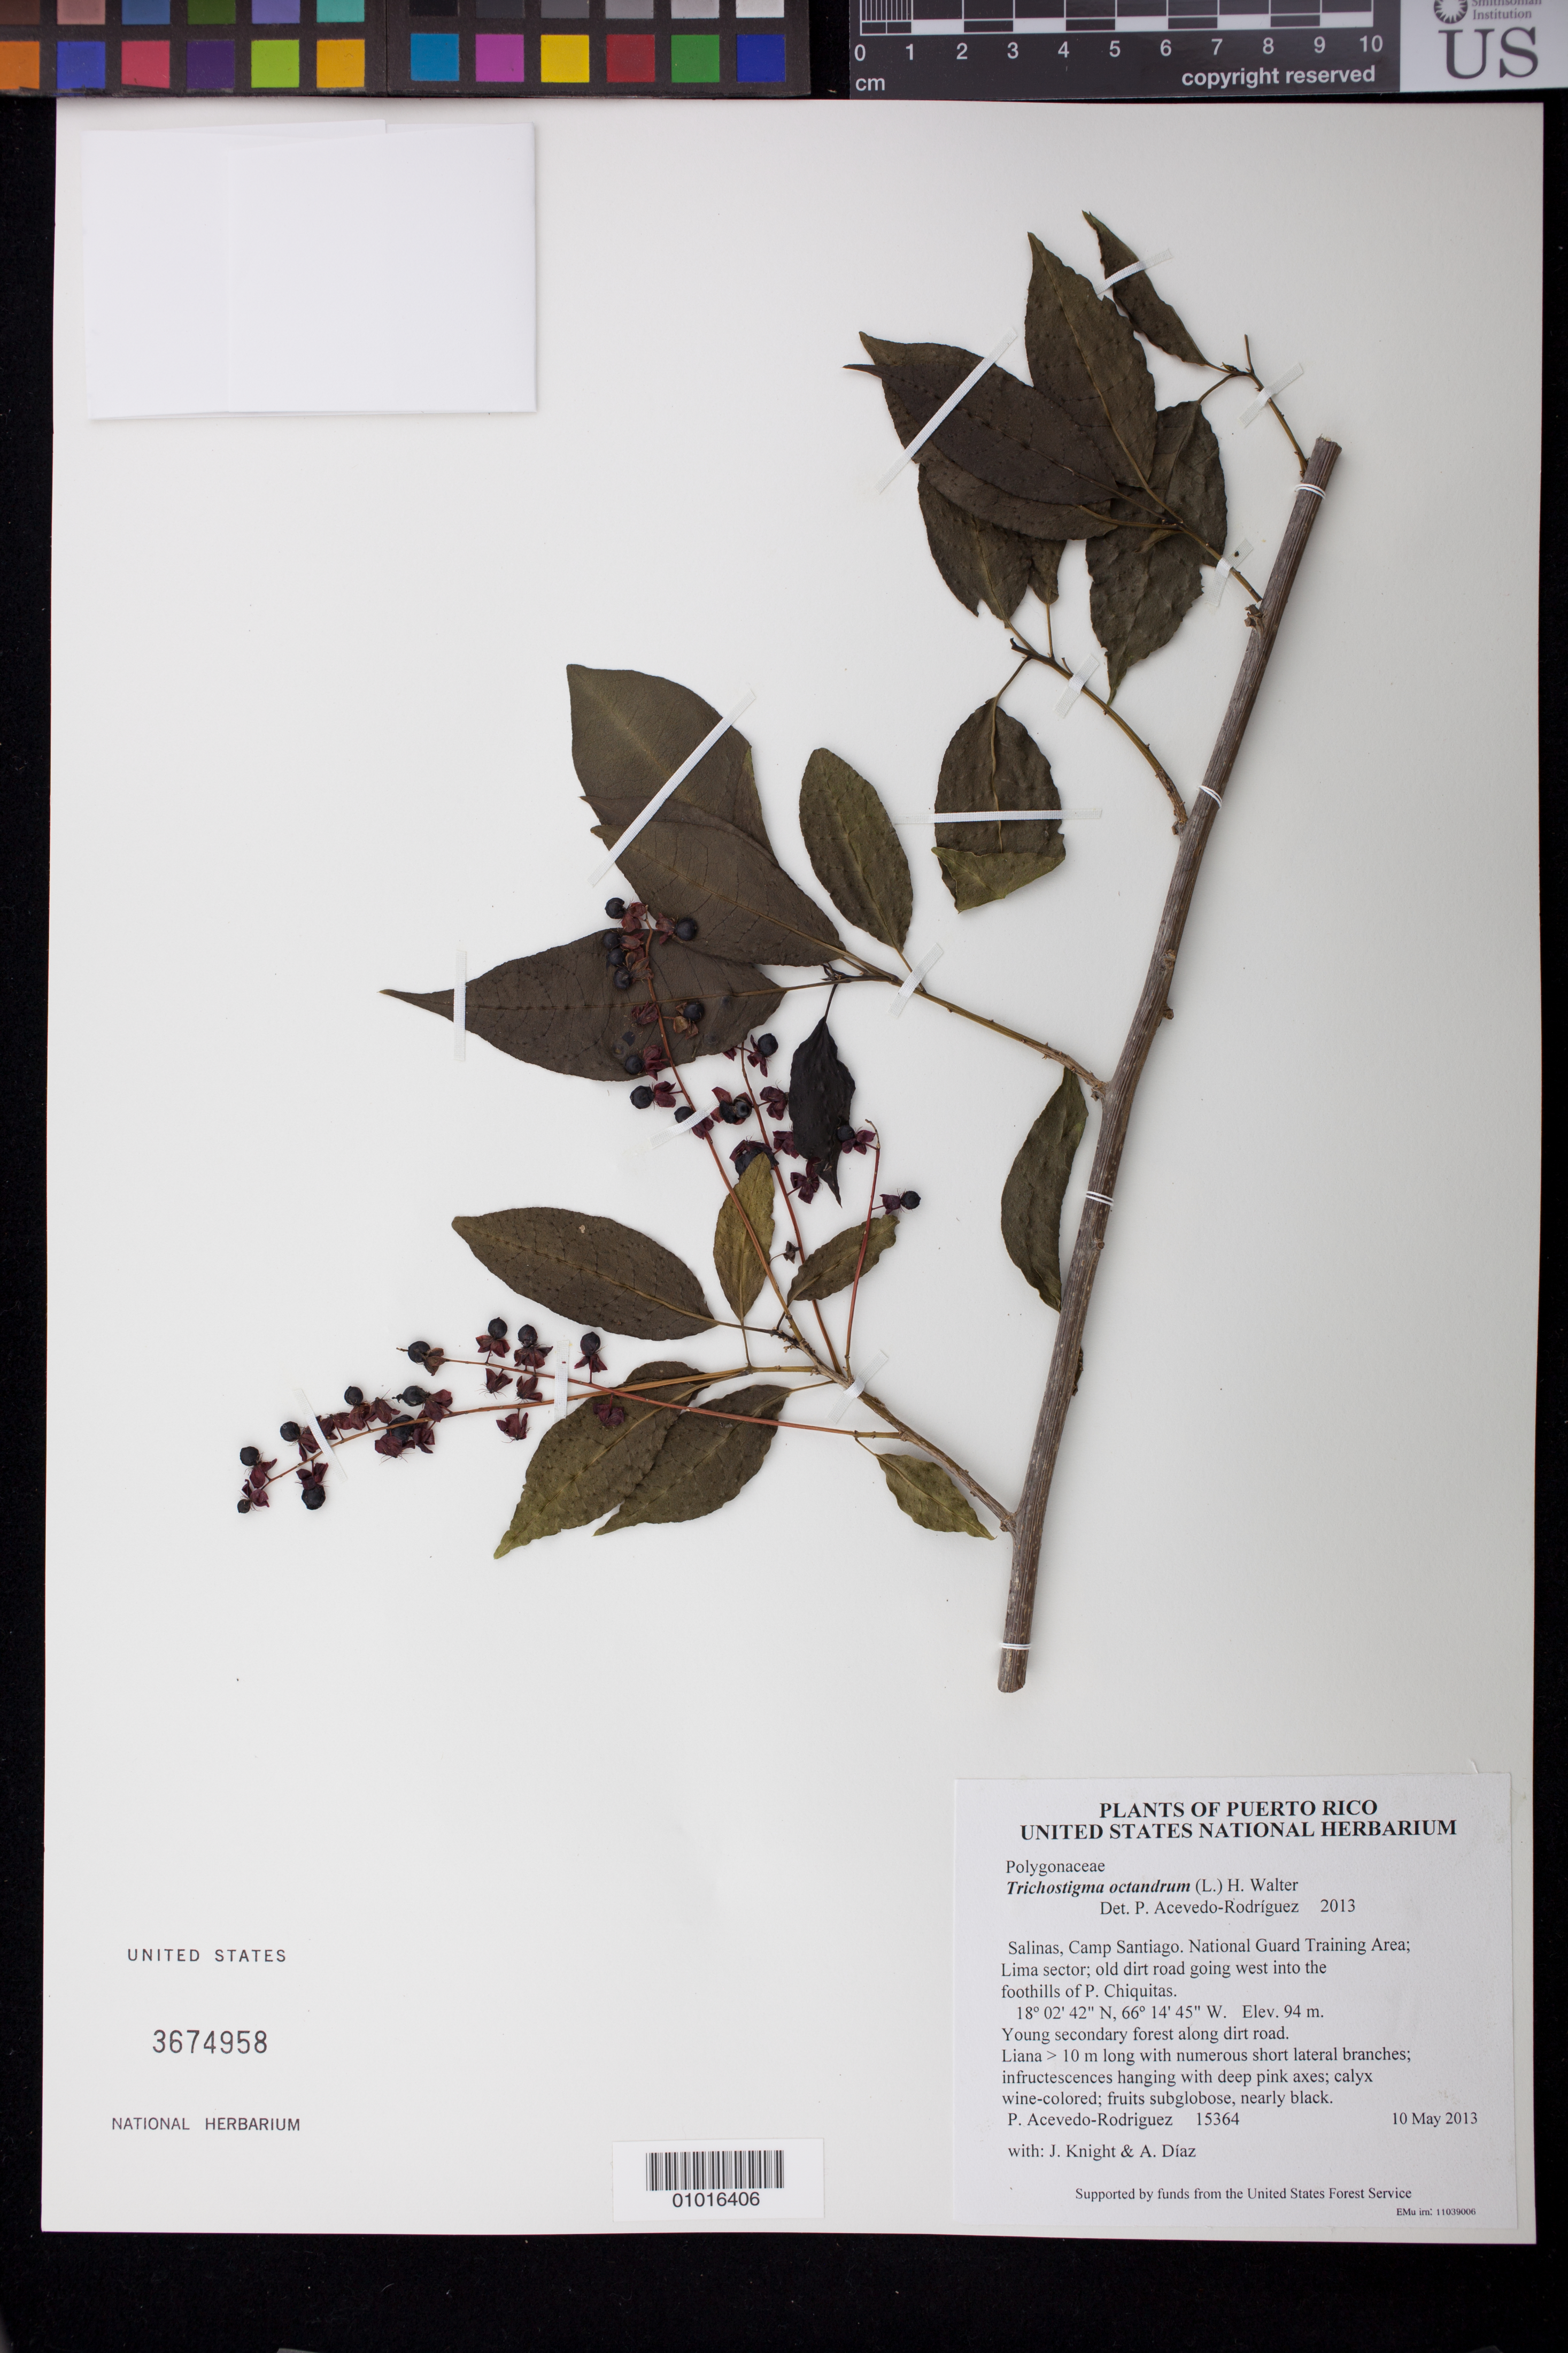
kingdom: Plantae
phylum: Tracheophyta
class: Magnoliopsida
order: Caryophyllales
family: Phytolaccaceae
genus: Trichostigma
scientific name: Trichostigma octandrum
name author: (L.) H. Walter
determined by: Acevedo-Rodríguez, P., (BOT), Smithsonian Institution - National Museum of Natural History (UNITED STATES)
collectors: P. Acevedo-Rodr., J. Knight & A. Díaz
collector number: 15364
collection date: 2013-05-10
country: Puerto Rico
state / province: Salinas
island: Puerto Rico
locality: Camp Santiago. National Guard Training Area; Lima sector; old dirt road going west into the foothills of P. Chiquitas.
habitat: Young secondary forest along dirt road.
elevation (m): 94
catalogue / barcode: US 3674958